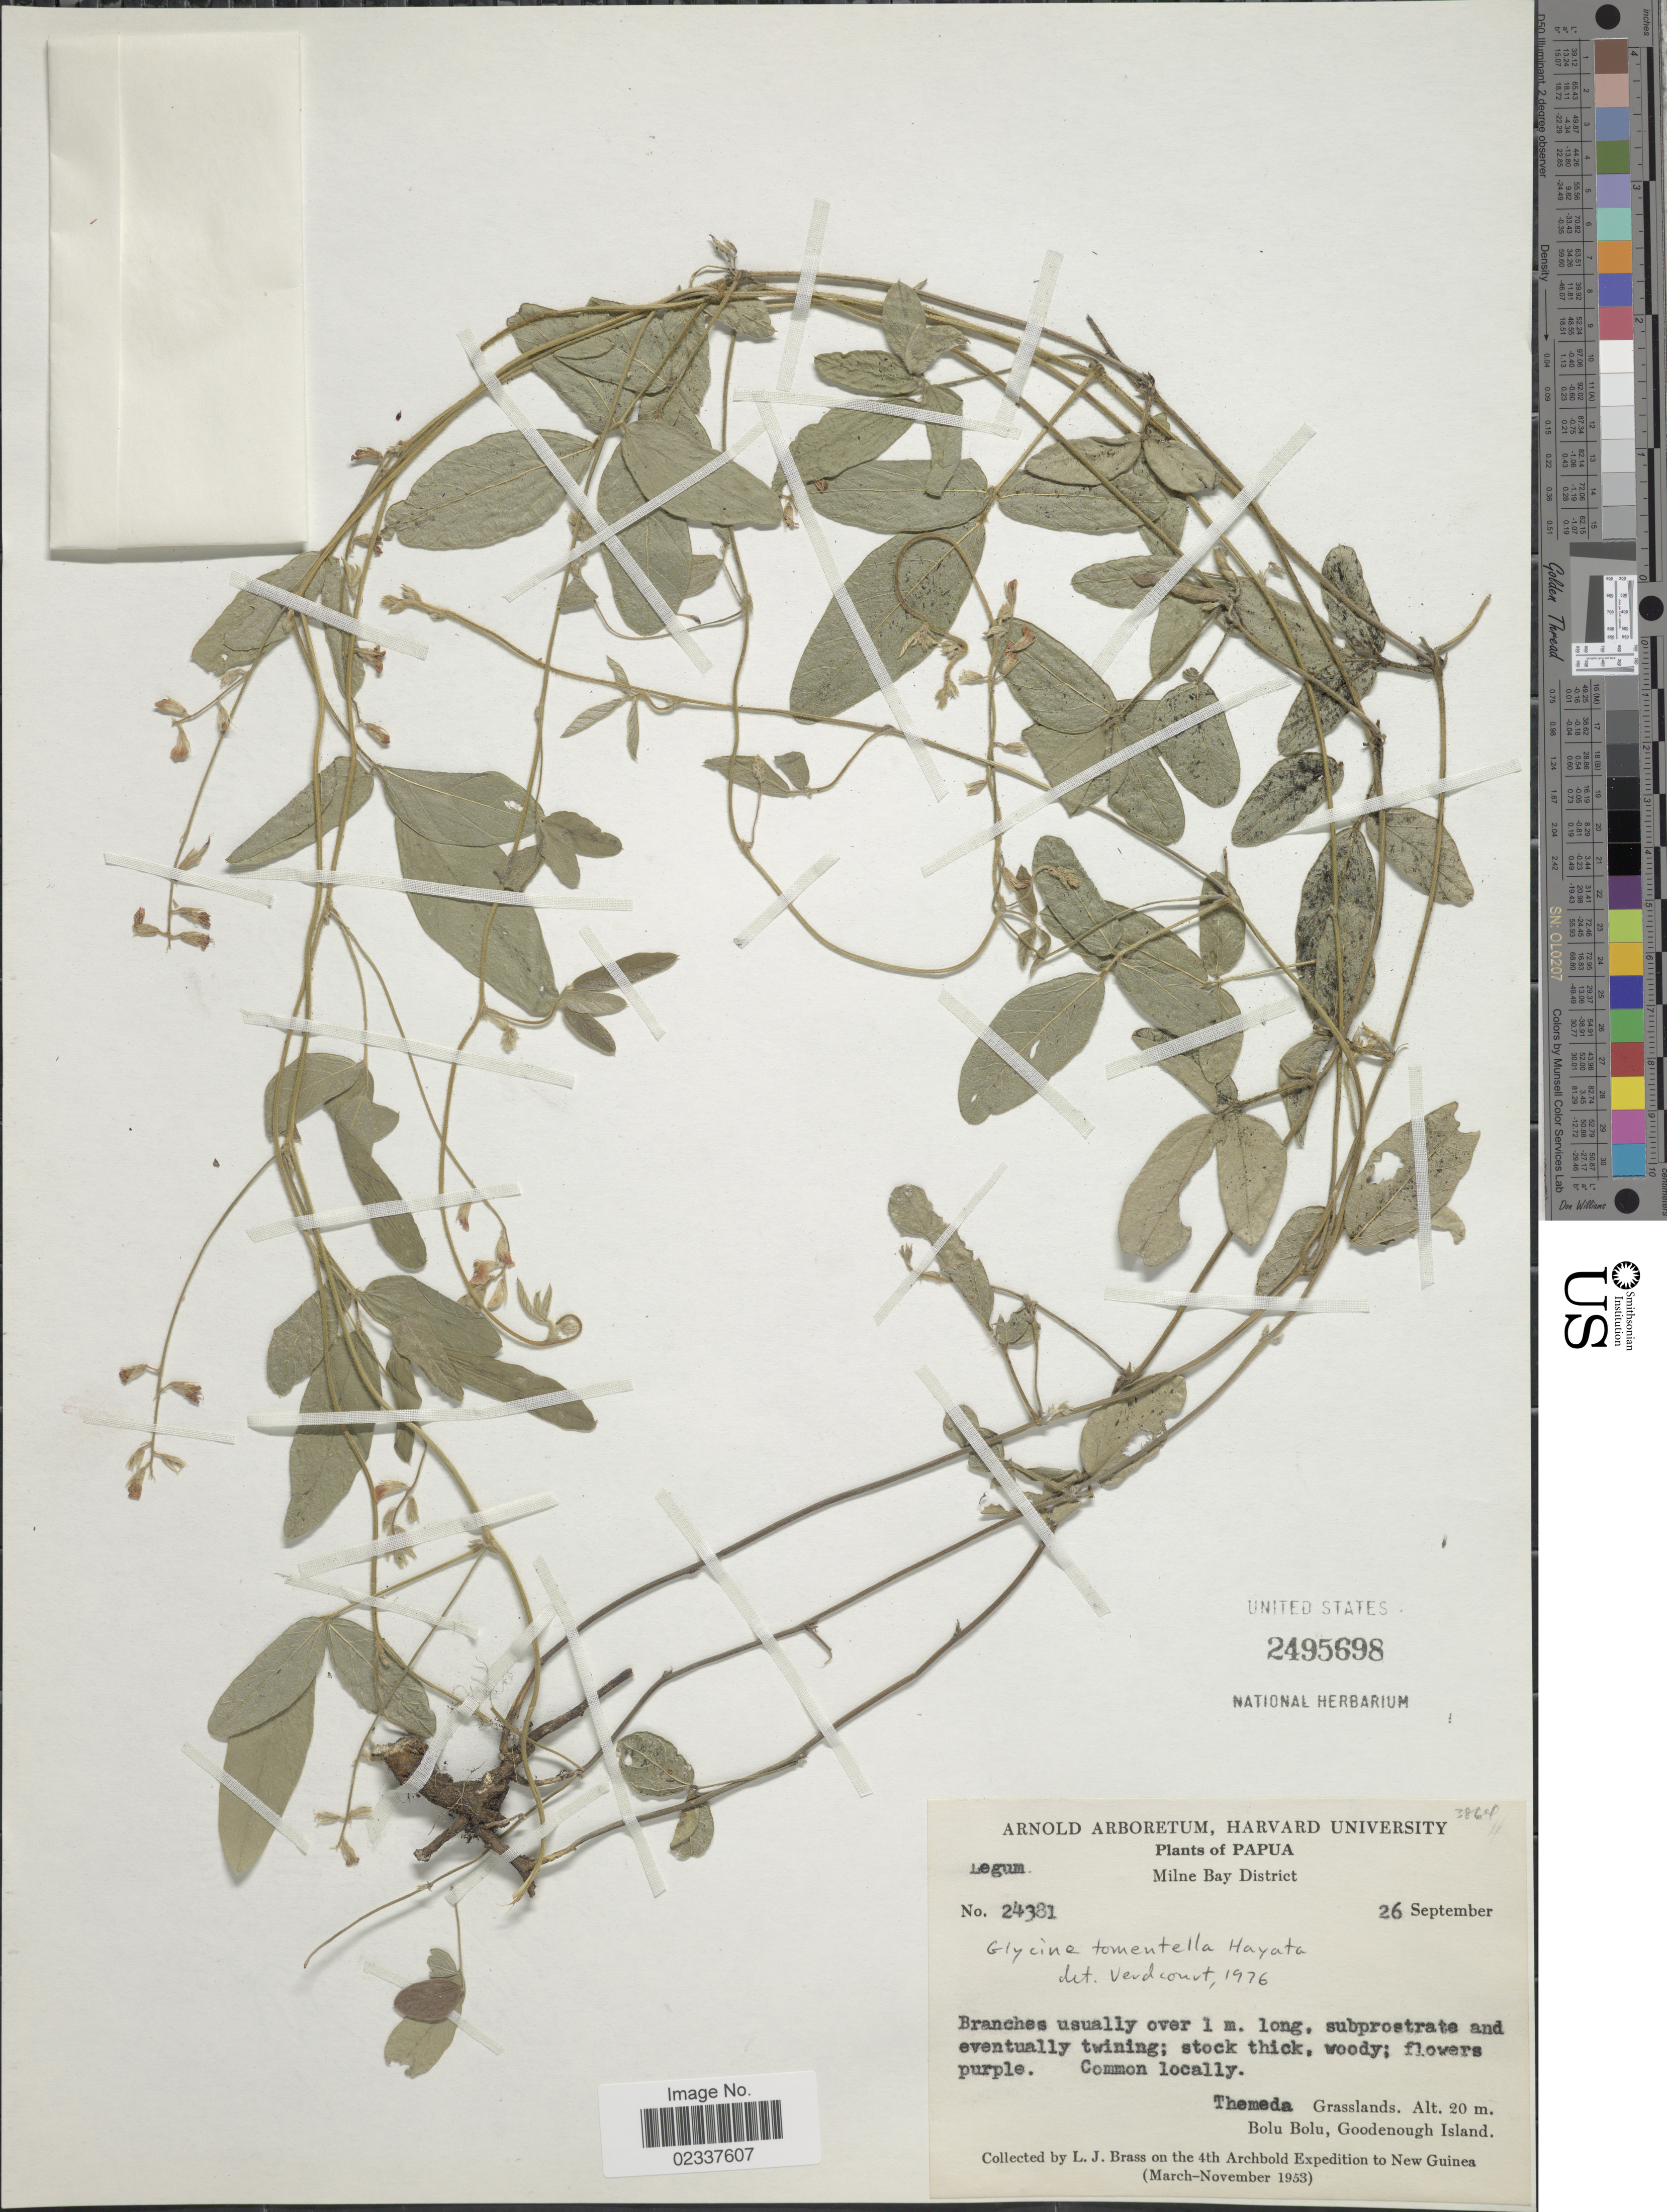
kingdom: Plantae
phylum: Tracheophyta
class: Magnoliopsida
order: Fabales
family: Fabaceae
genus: Glycine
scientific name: Glycine tomentella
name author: Hayata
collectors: L. J. Brass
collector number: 24381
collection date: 1953-09-26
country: Papua New Guinea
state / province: Milne Bay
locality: Papua, Milne Bay District, Themeda Grasslands, Bolu Bolu, Goodenough Island, New Guinea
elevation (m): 20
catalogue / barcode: US 2495698